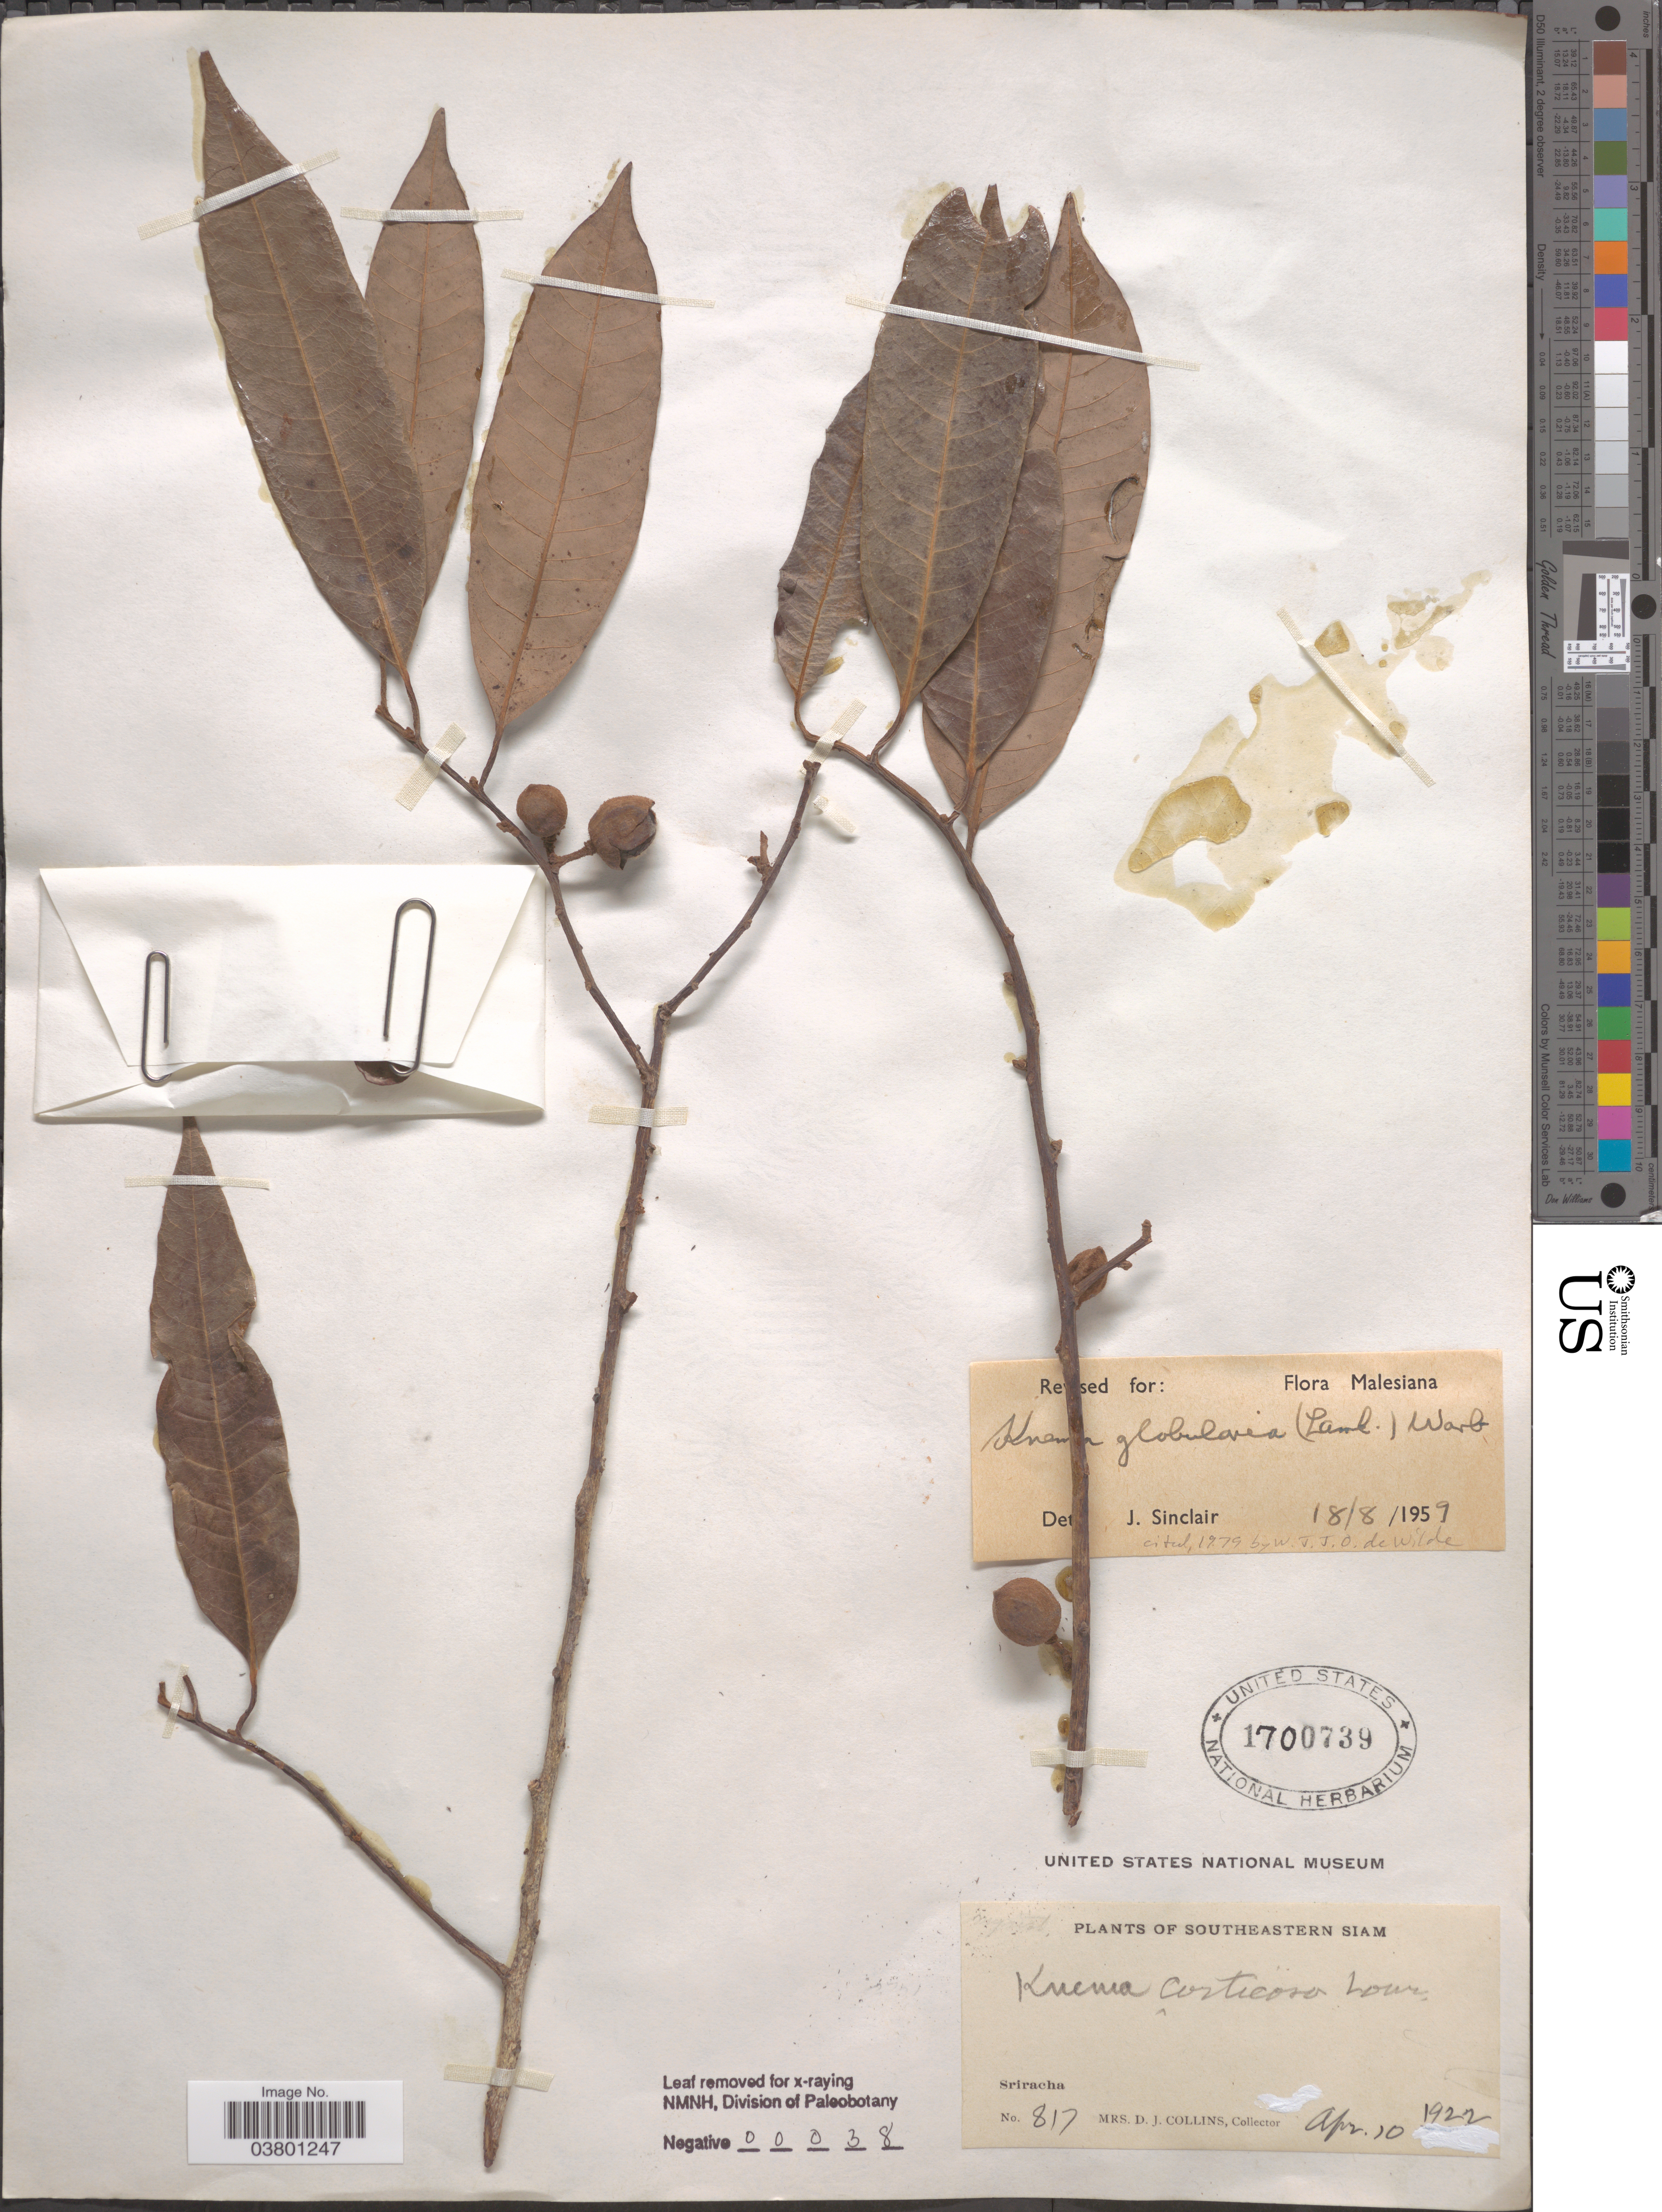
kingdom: Plantae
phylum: Tracheophyta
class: Magnoliopsida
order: Magnoliales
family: Myristicaceae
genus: Knema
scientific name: Knema globularia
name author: (Lam.) Warb.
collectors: Mrs. D. J. Collins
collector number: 817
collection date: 1922-04-10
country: Thailand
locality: Southeastern Siam. Sriracha.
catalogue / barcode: US 1700739